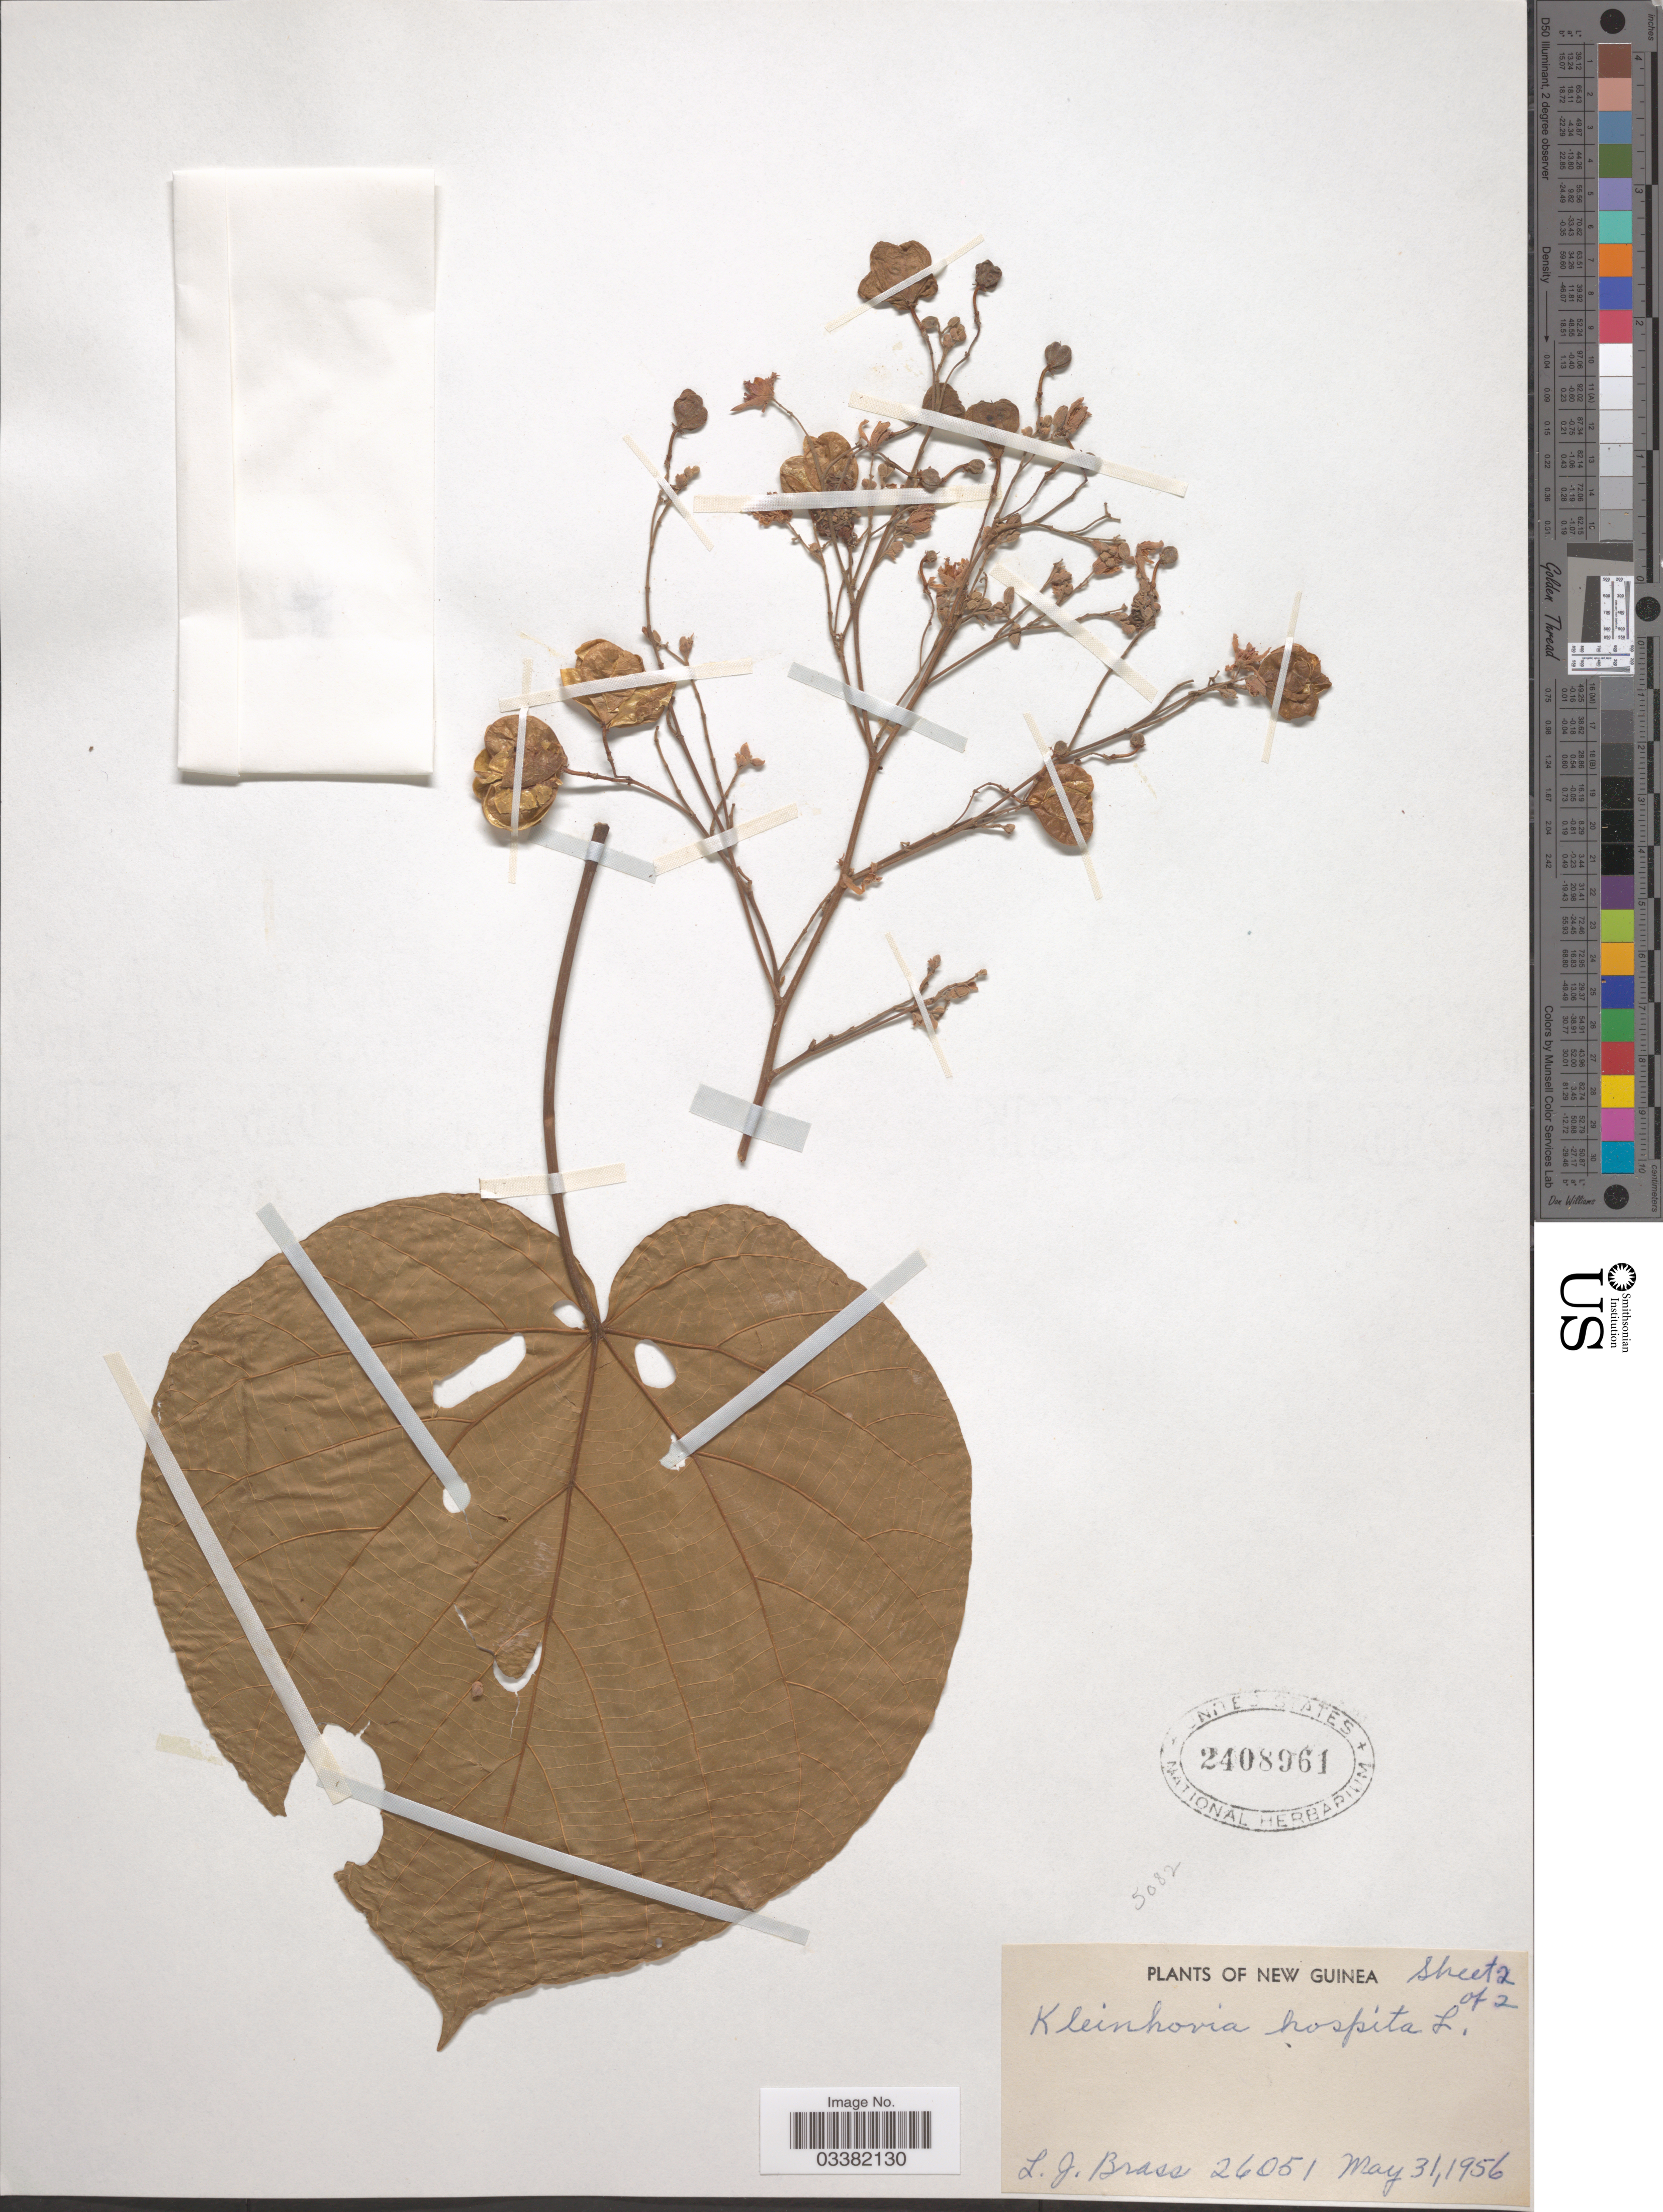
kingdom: Plantae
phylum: Tracheophyta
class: Magnoliopsida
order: Malvales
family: Malvaceae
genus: Kleinhovia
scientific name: Kleinhovia hospita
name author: L.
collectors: L. J. Brass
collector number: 26051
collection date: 1956-05-31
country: Papua New Guinea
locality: New Guinea.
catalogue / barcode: US 2408961